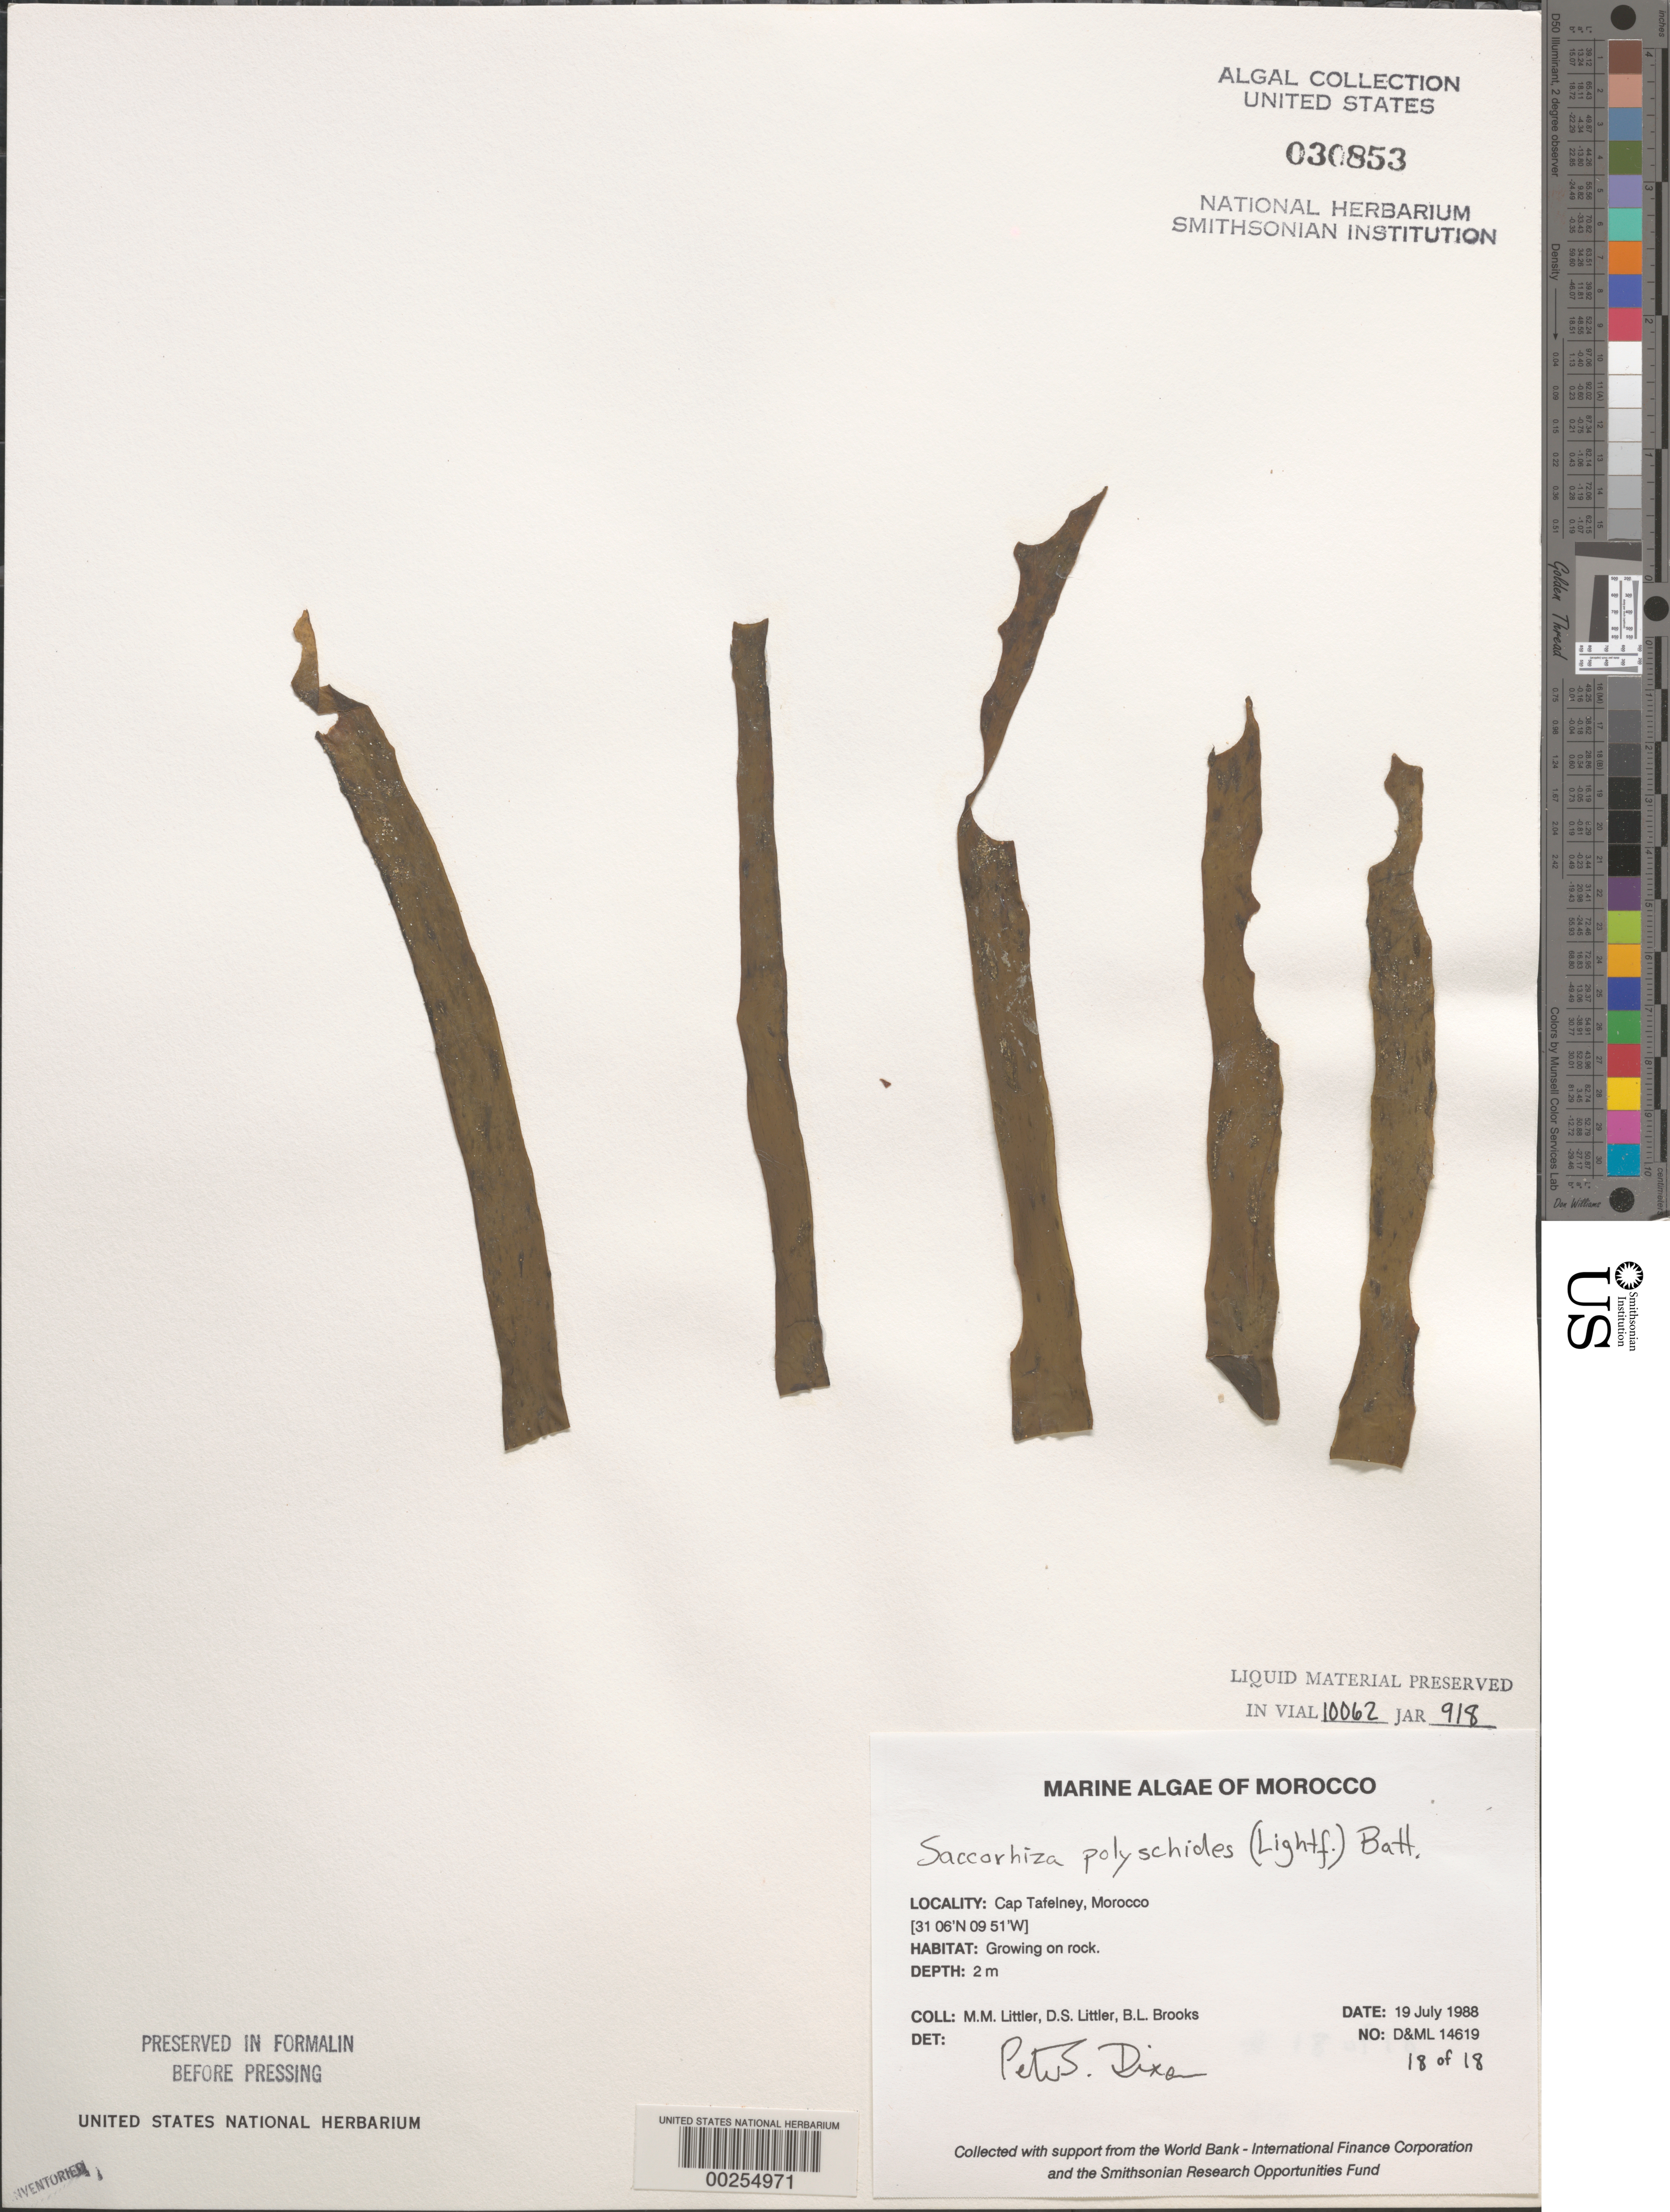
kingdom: Chromista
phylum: Foraminifera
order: Astrorhizida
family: Hyperamminidae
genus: Saccorhiza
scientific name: Saccorhiza polyschides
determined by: Dixon, P. S.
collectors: M. M. Littler, D. S. Littler & B. Brooks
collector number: D&ML 14619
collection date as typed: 19 Jul 1988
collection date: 1988-07-19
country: Morocco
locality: Cap Tafelney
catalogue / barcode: US 30853